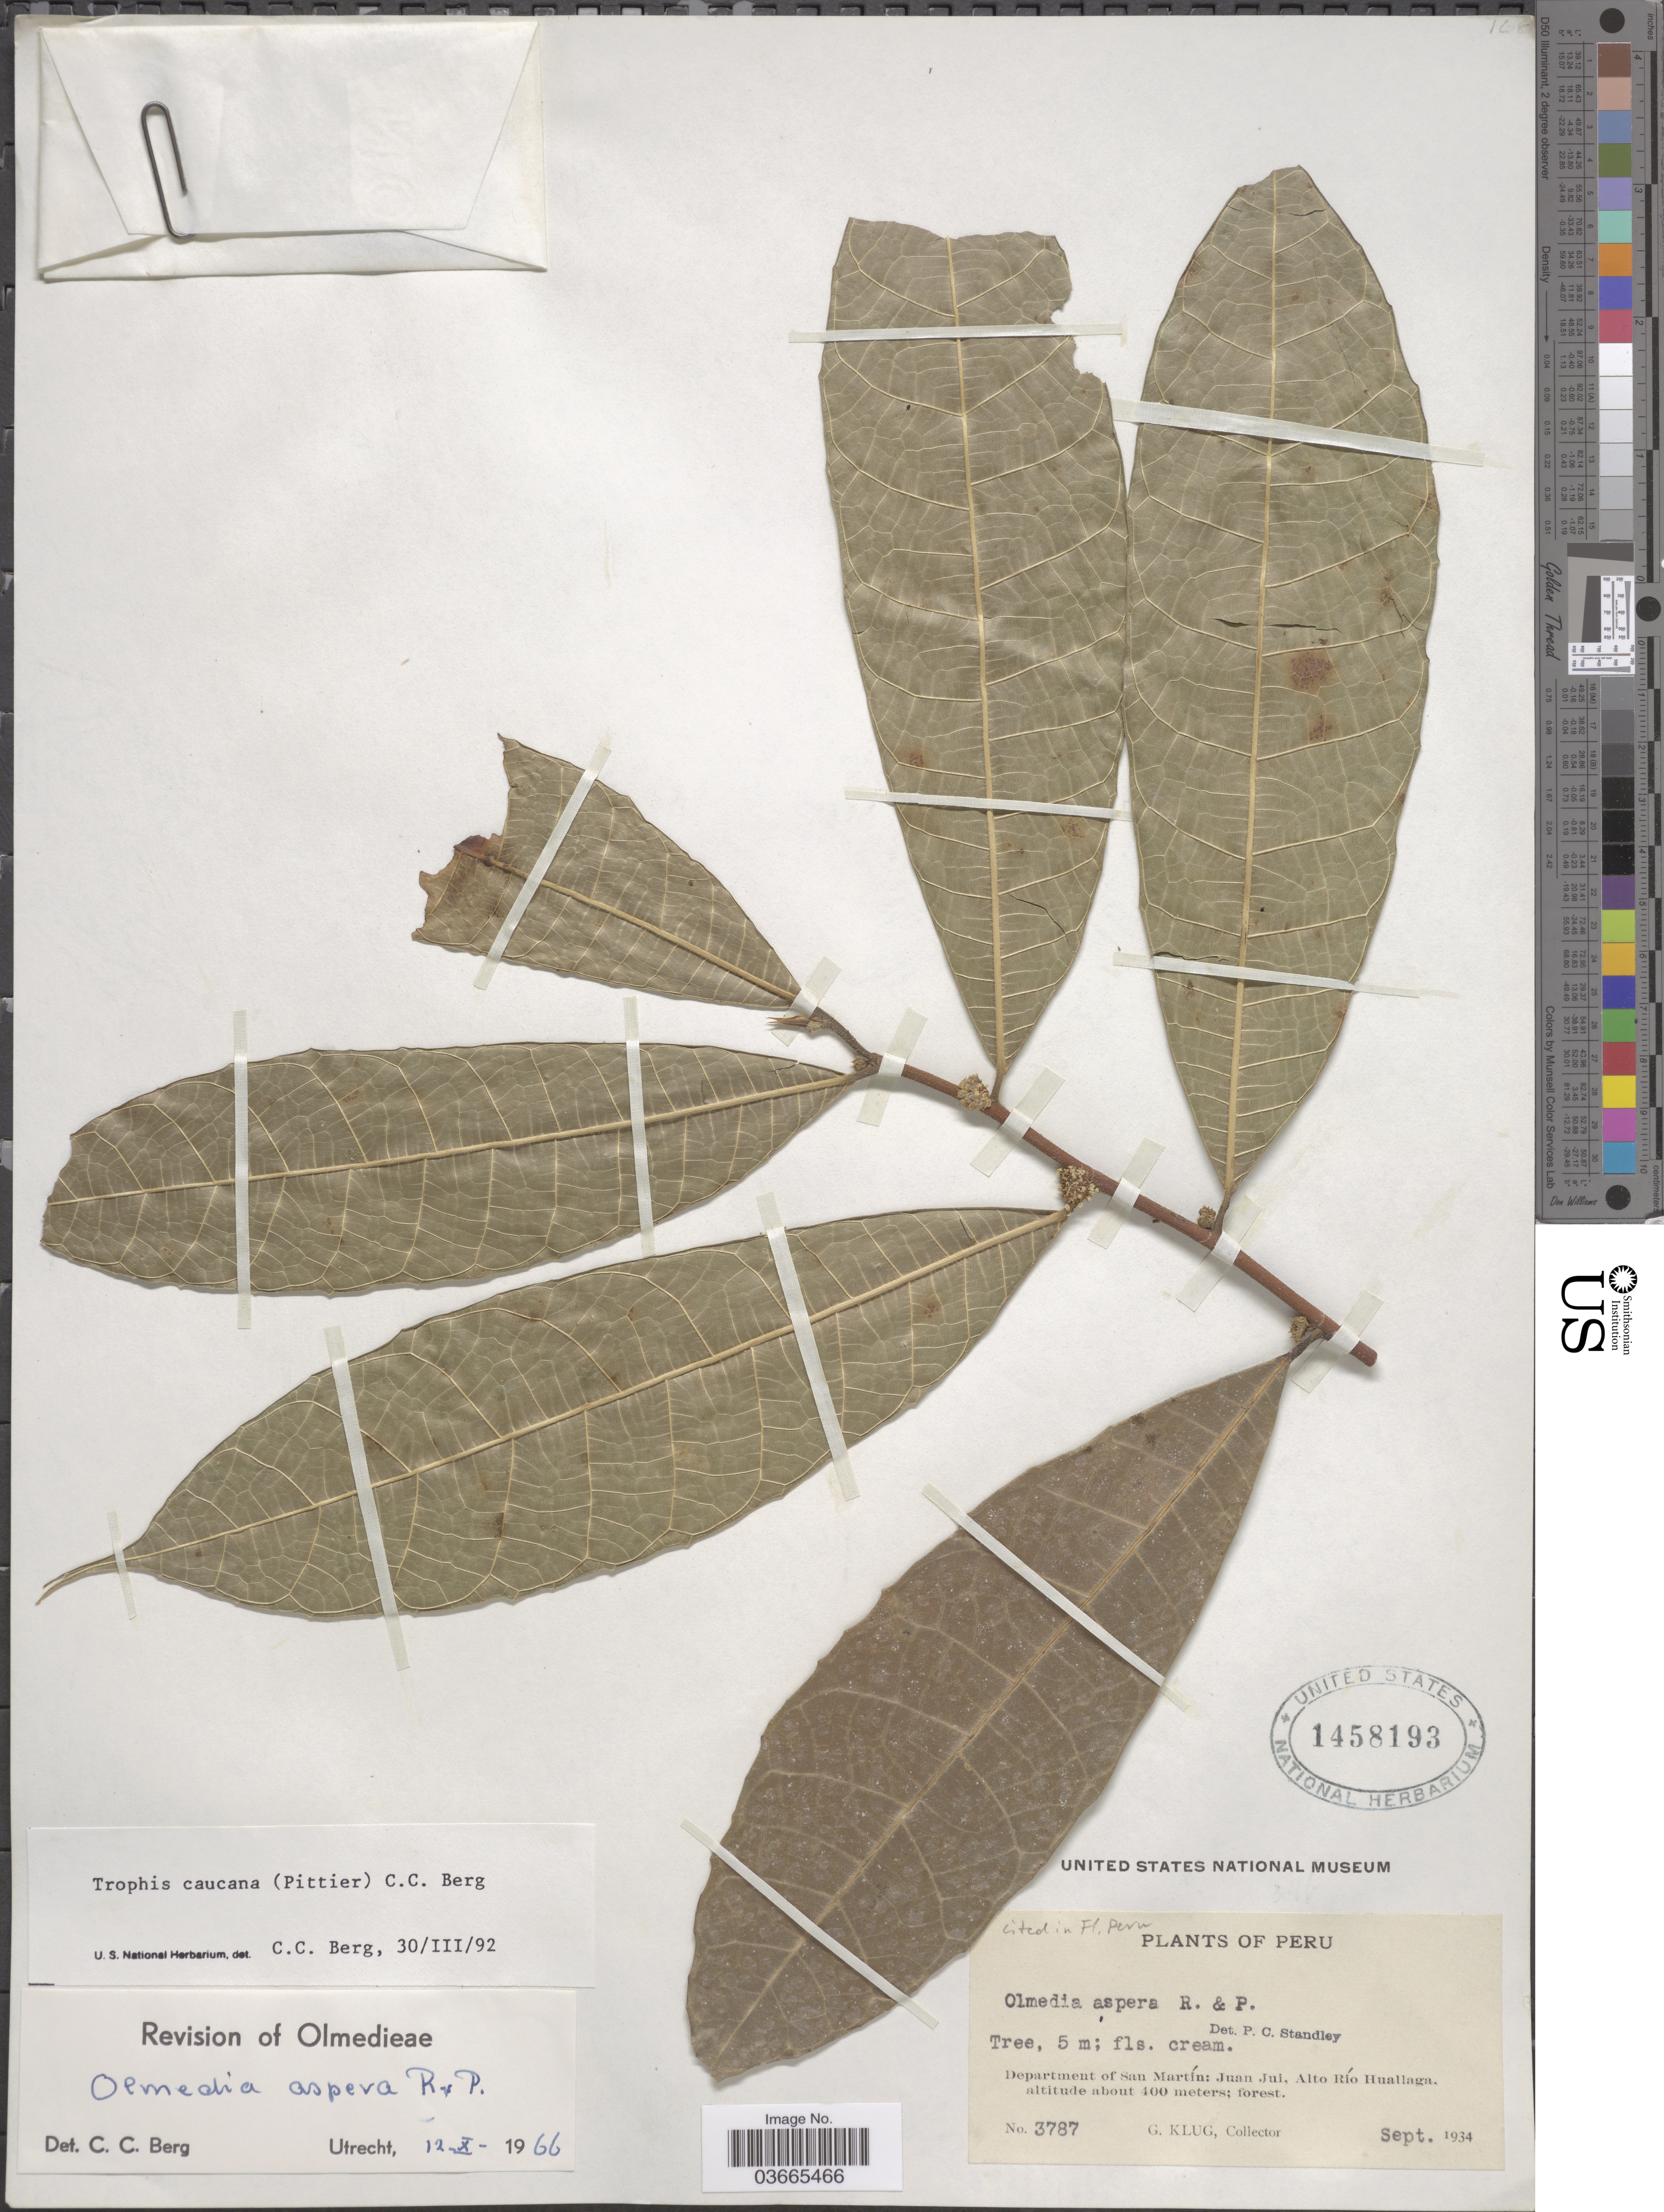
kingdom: Plantae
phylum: Tracheophyta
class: Magnoliopsida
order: Rosales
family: Moraceae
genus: Olmedia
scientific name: Olmedia aspera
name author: Ruiz & Pav.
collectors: G. Klug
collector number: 3787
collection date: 1934-09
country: Peru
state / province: San Martín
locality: Department of San Martín: Juan Jui, Alto Río Huallaga.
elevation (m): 400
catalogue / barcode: US 1458193